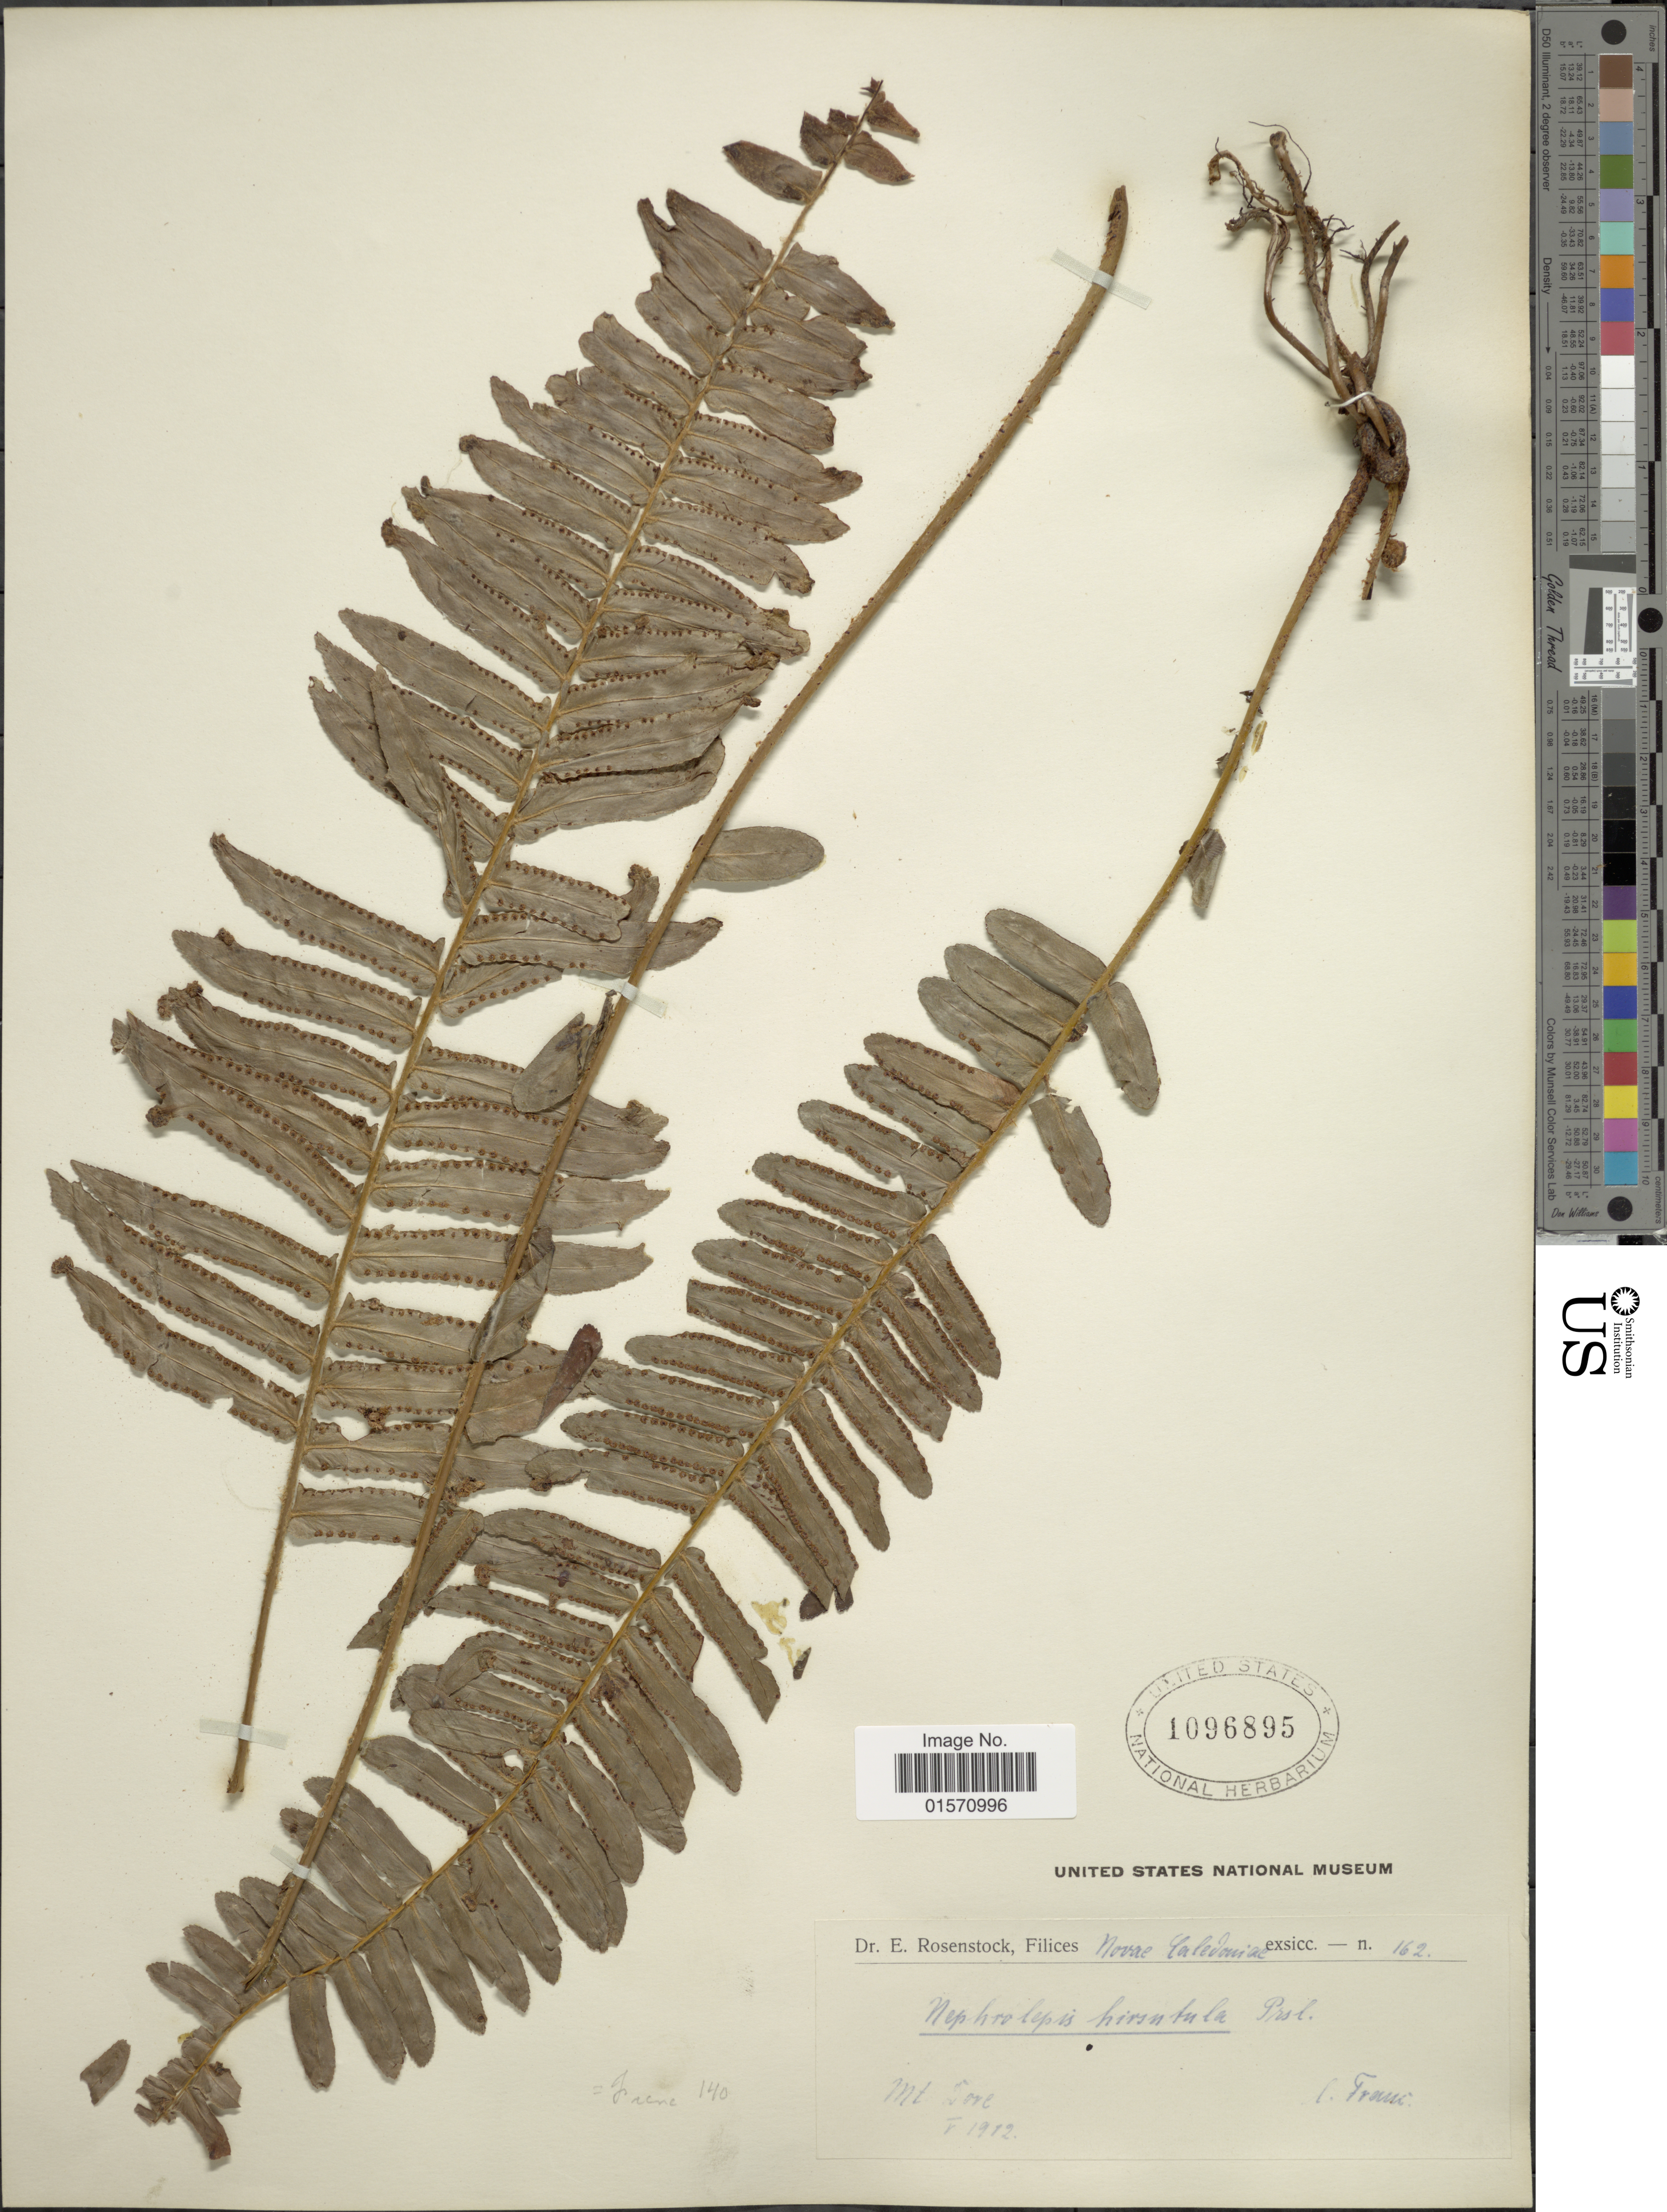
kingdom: Plantae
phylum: Tracheophyta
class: Polypodiopsida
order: Polypodiales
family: Nephrolepidaceae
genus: Nephrolepis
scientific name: Nephrolepis hirsutula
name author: (G. Forst.) C. Presl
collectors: Franc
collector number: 162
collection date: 1912-05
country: New Caledonia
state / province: South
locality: Mont-Dore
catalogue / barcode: US 1096895